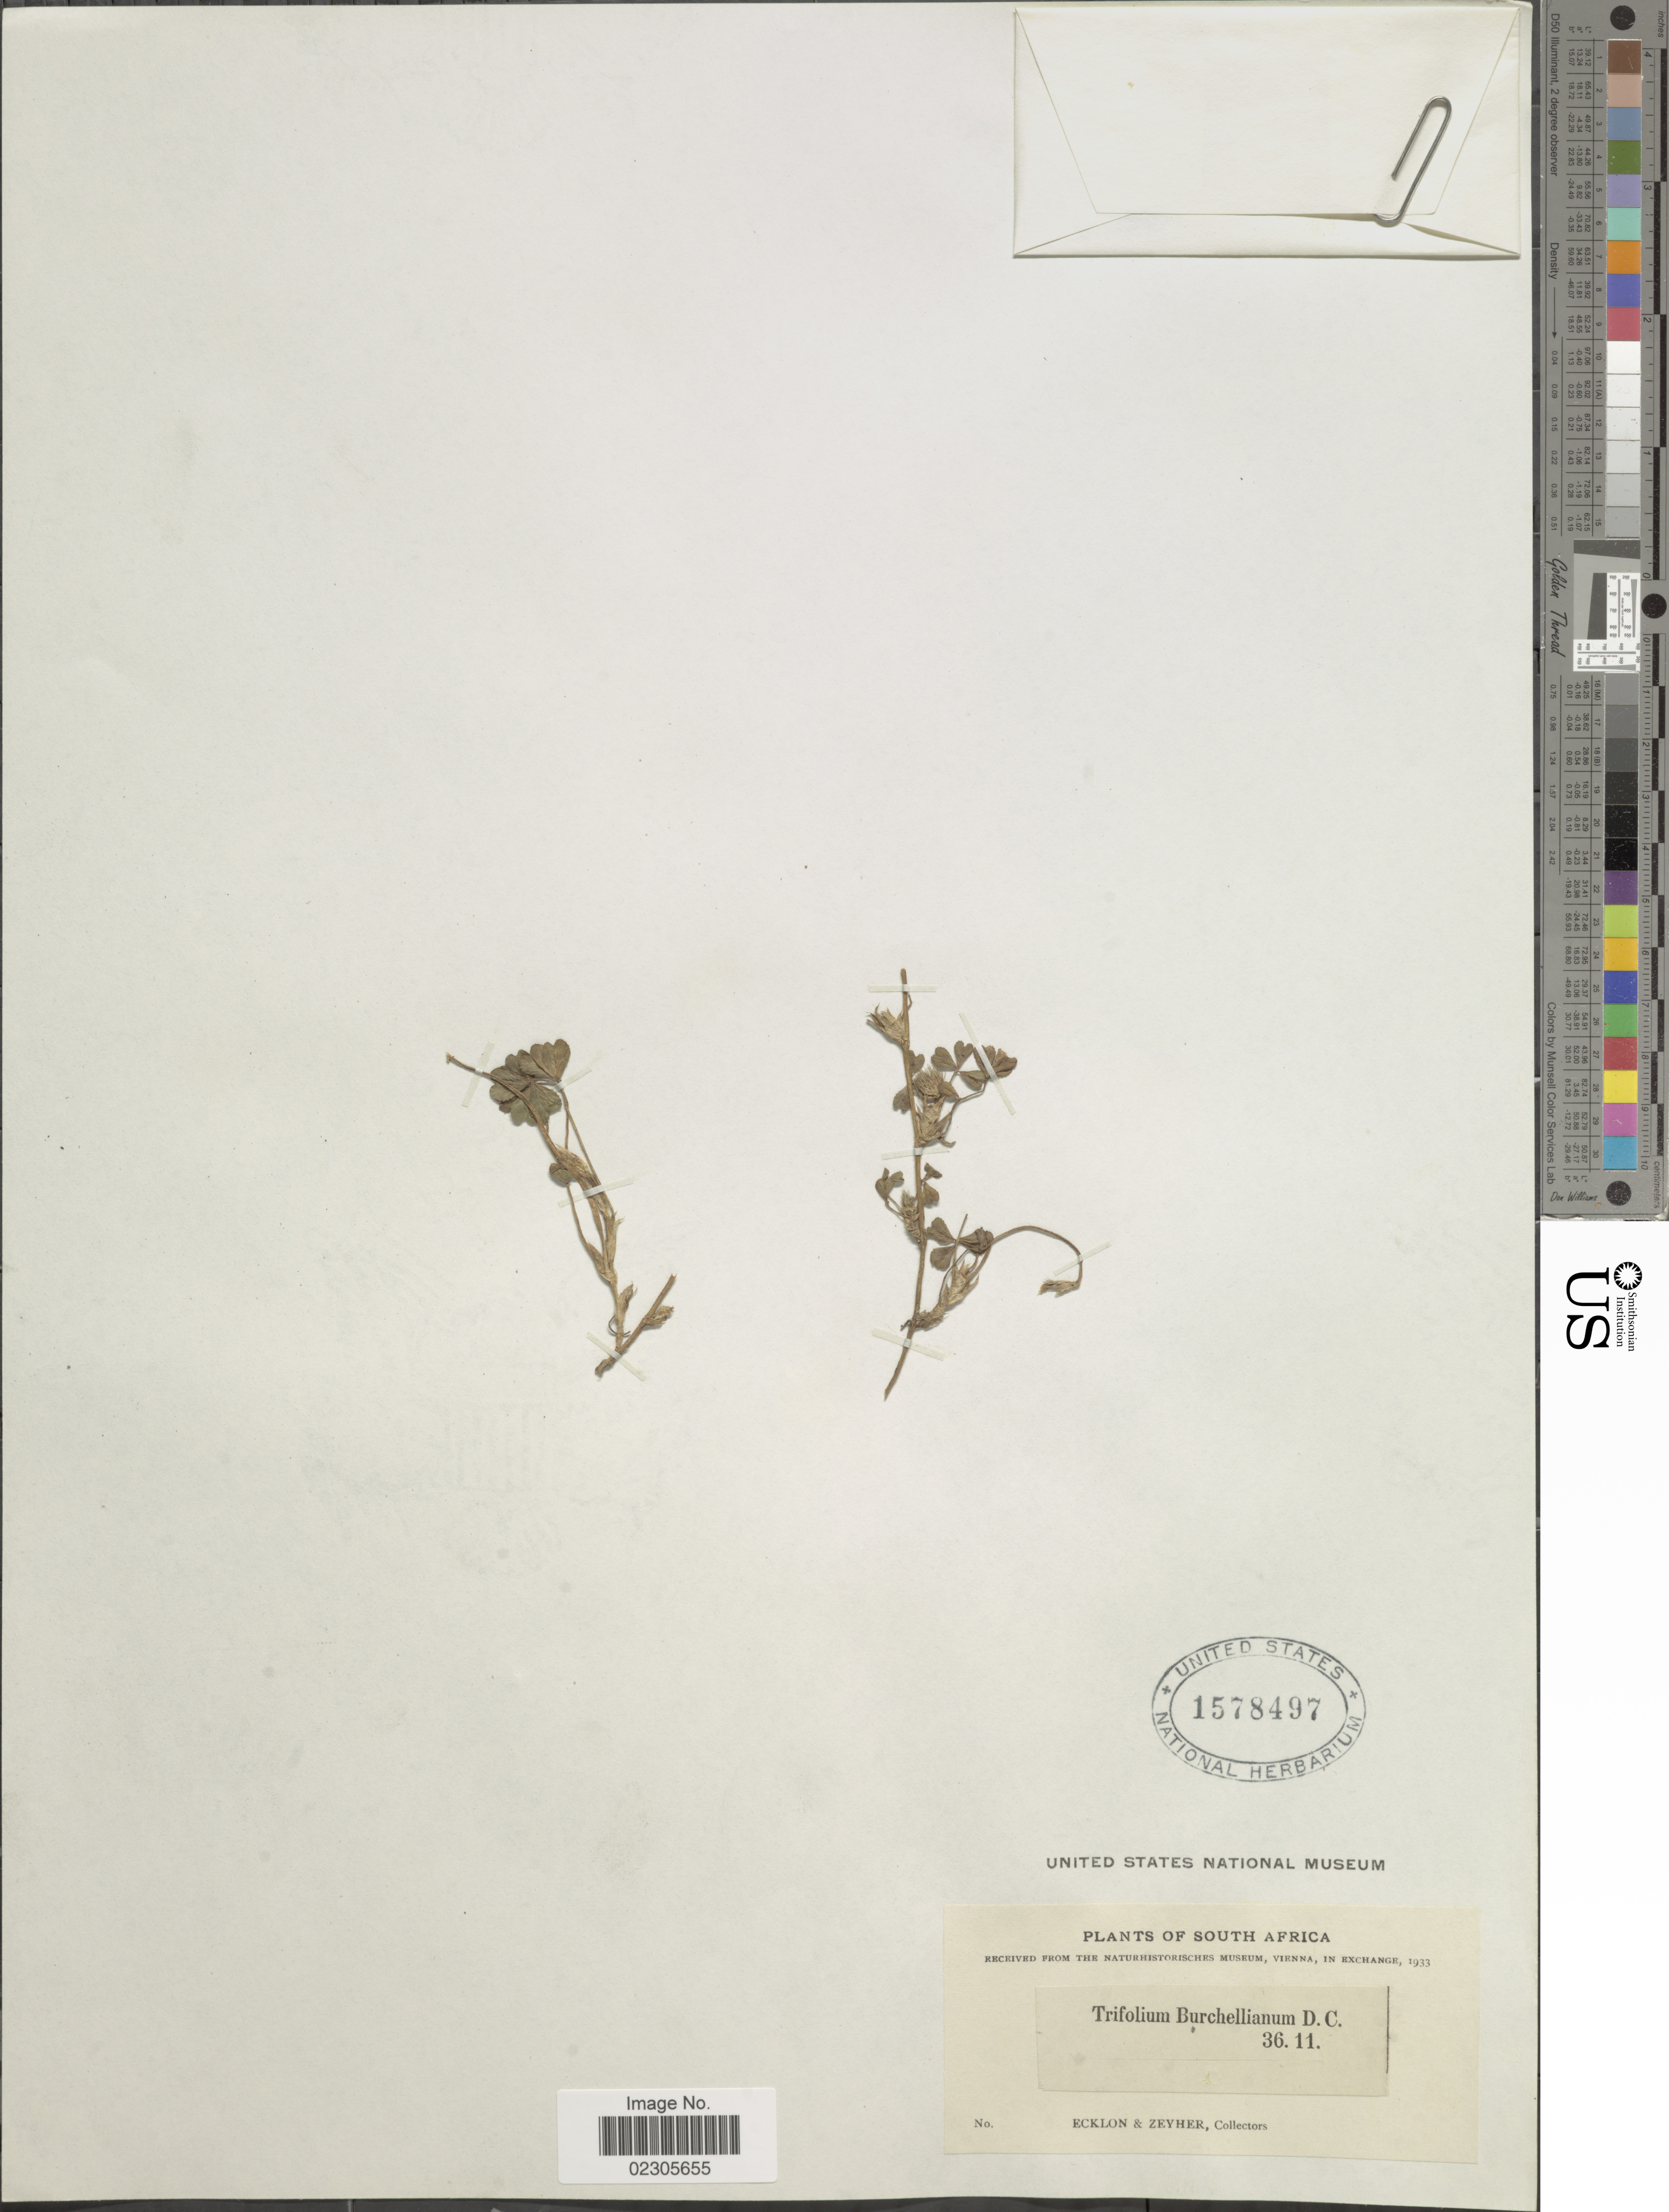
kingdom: Plantae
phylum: Tracheophyta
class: Magnoliopsida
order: Fabales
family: Fabaceae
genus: Trifolium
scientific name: Trifolium burchellianum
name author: Ser.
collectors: -. Ecklon & -. Zeyher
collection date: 1933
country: South Africa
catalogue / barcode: US 1578497